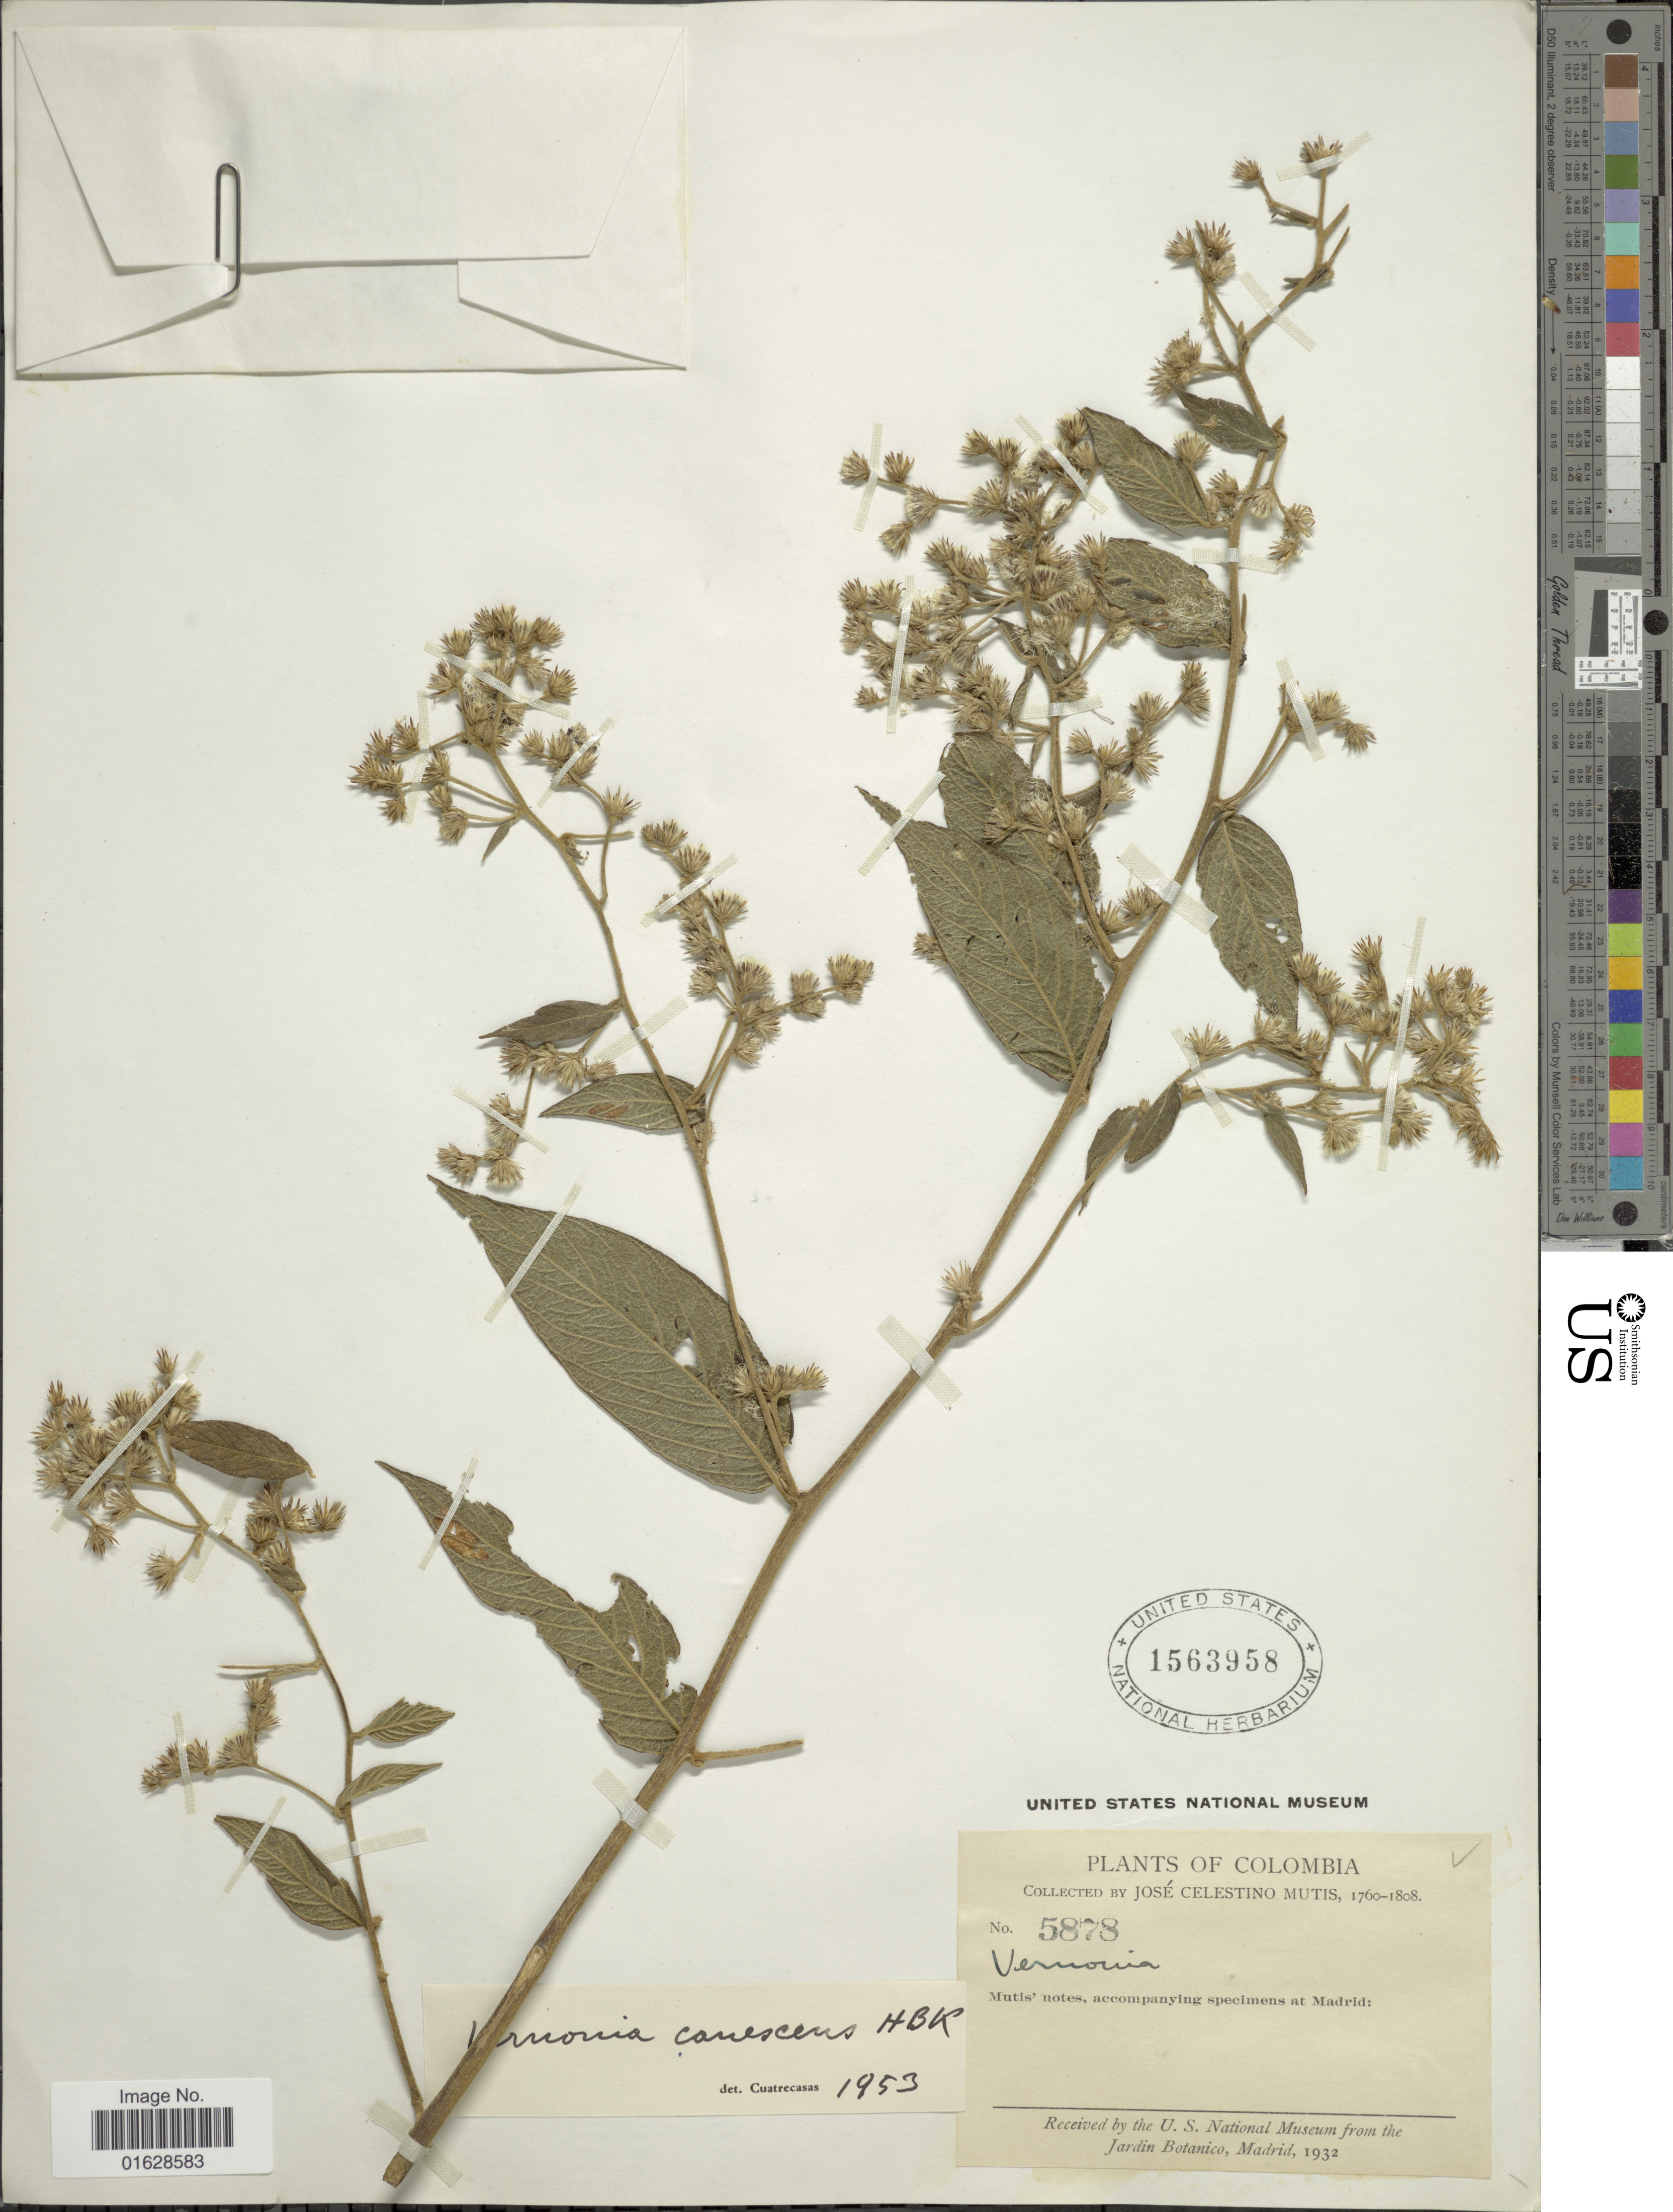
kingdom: Plantae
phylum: Tracheophyta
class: Magnoliopsida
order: Asterales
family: Asteraceae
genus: Lepidaploa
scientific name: Lepidaploa canescens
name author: (Kunth) H. Rob.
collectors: J. C. B. Mutis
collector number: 5875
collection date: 1760/1808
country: Colombia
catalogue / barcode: US 1563958